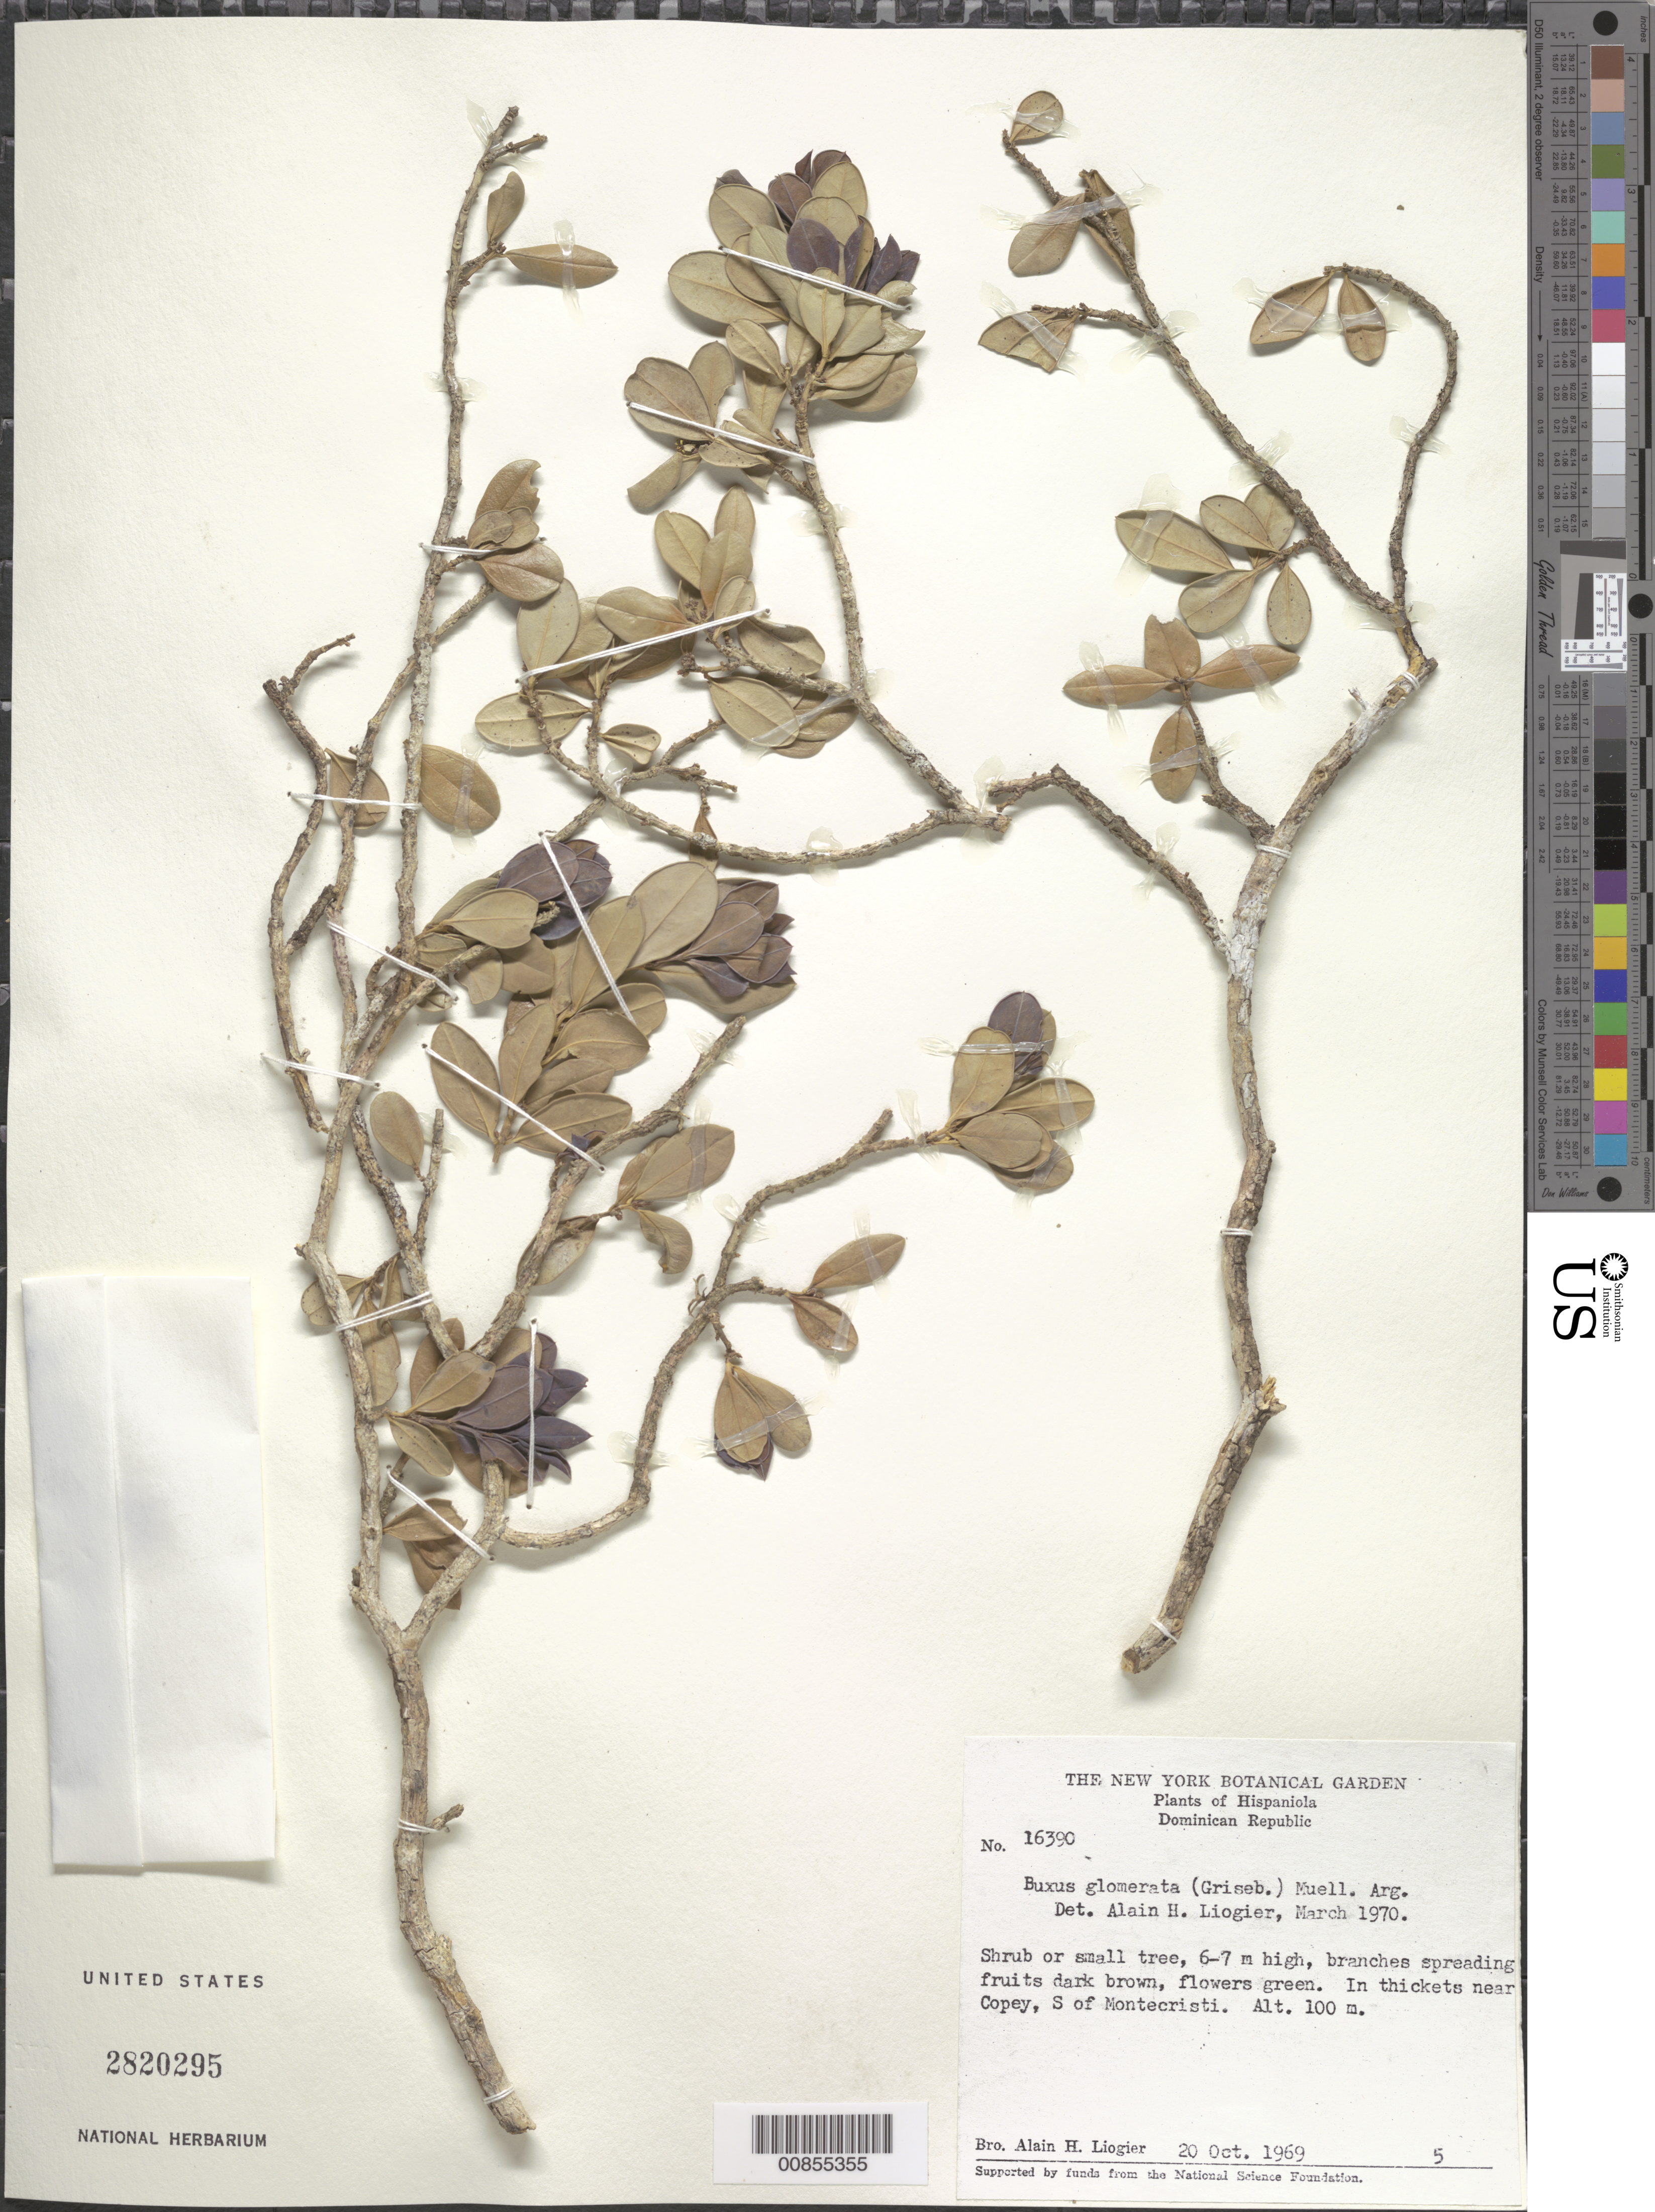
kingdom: Plantae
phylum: Tracheophyta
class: Magnoliopsida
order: Buxales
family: Buxaceae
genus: Buxus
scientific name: Buxus glomerata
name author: (Griseb.) Müll. Arg.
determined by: Liogier, Alain H.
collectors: A. H. Liogier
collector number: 16390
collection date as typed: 20 Oct 1969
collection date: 1969-10-20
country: Dominican Republic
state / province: Monte Cristi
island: Hispaniola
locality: Copey, S of Montecristi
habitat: In thickets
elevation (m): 100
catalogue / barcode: US 2820295